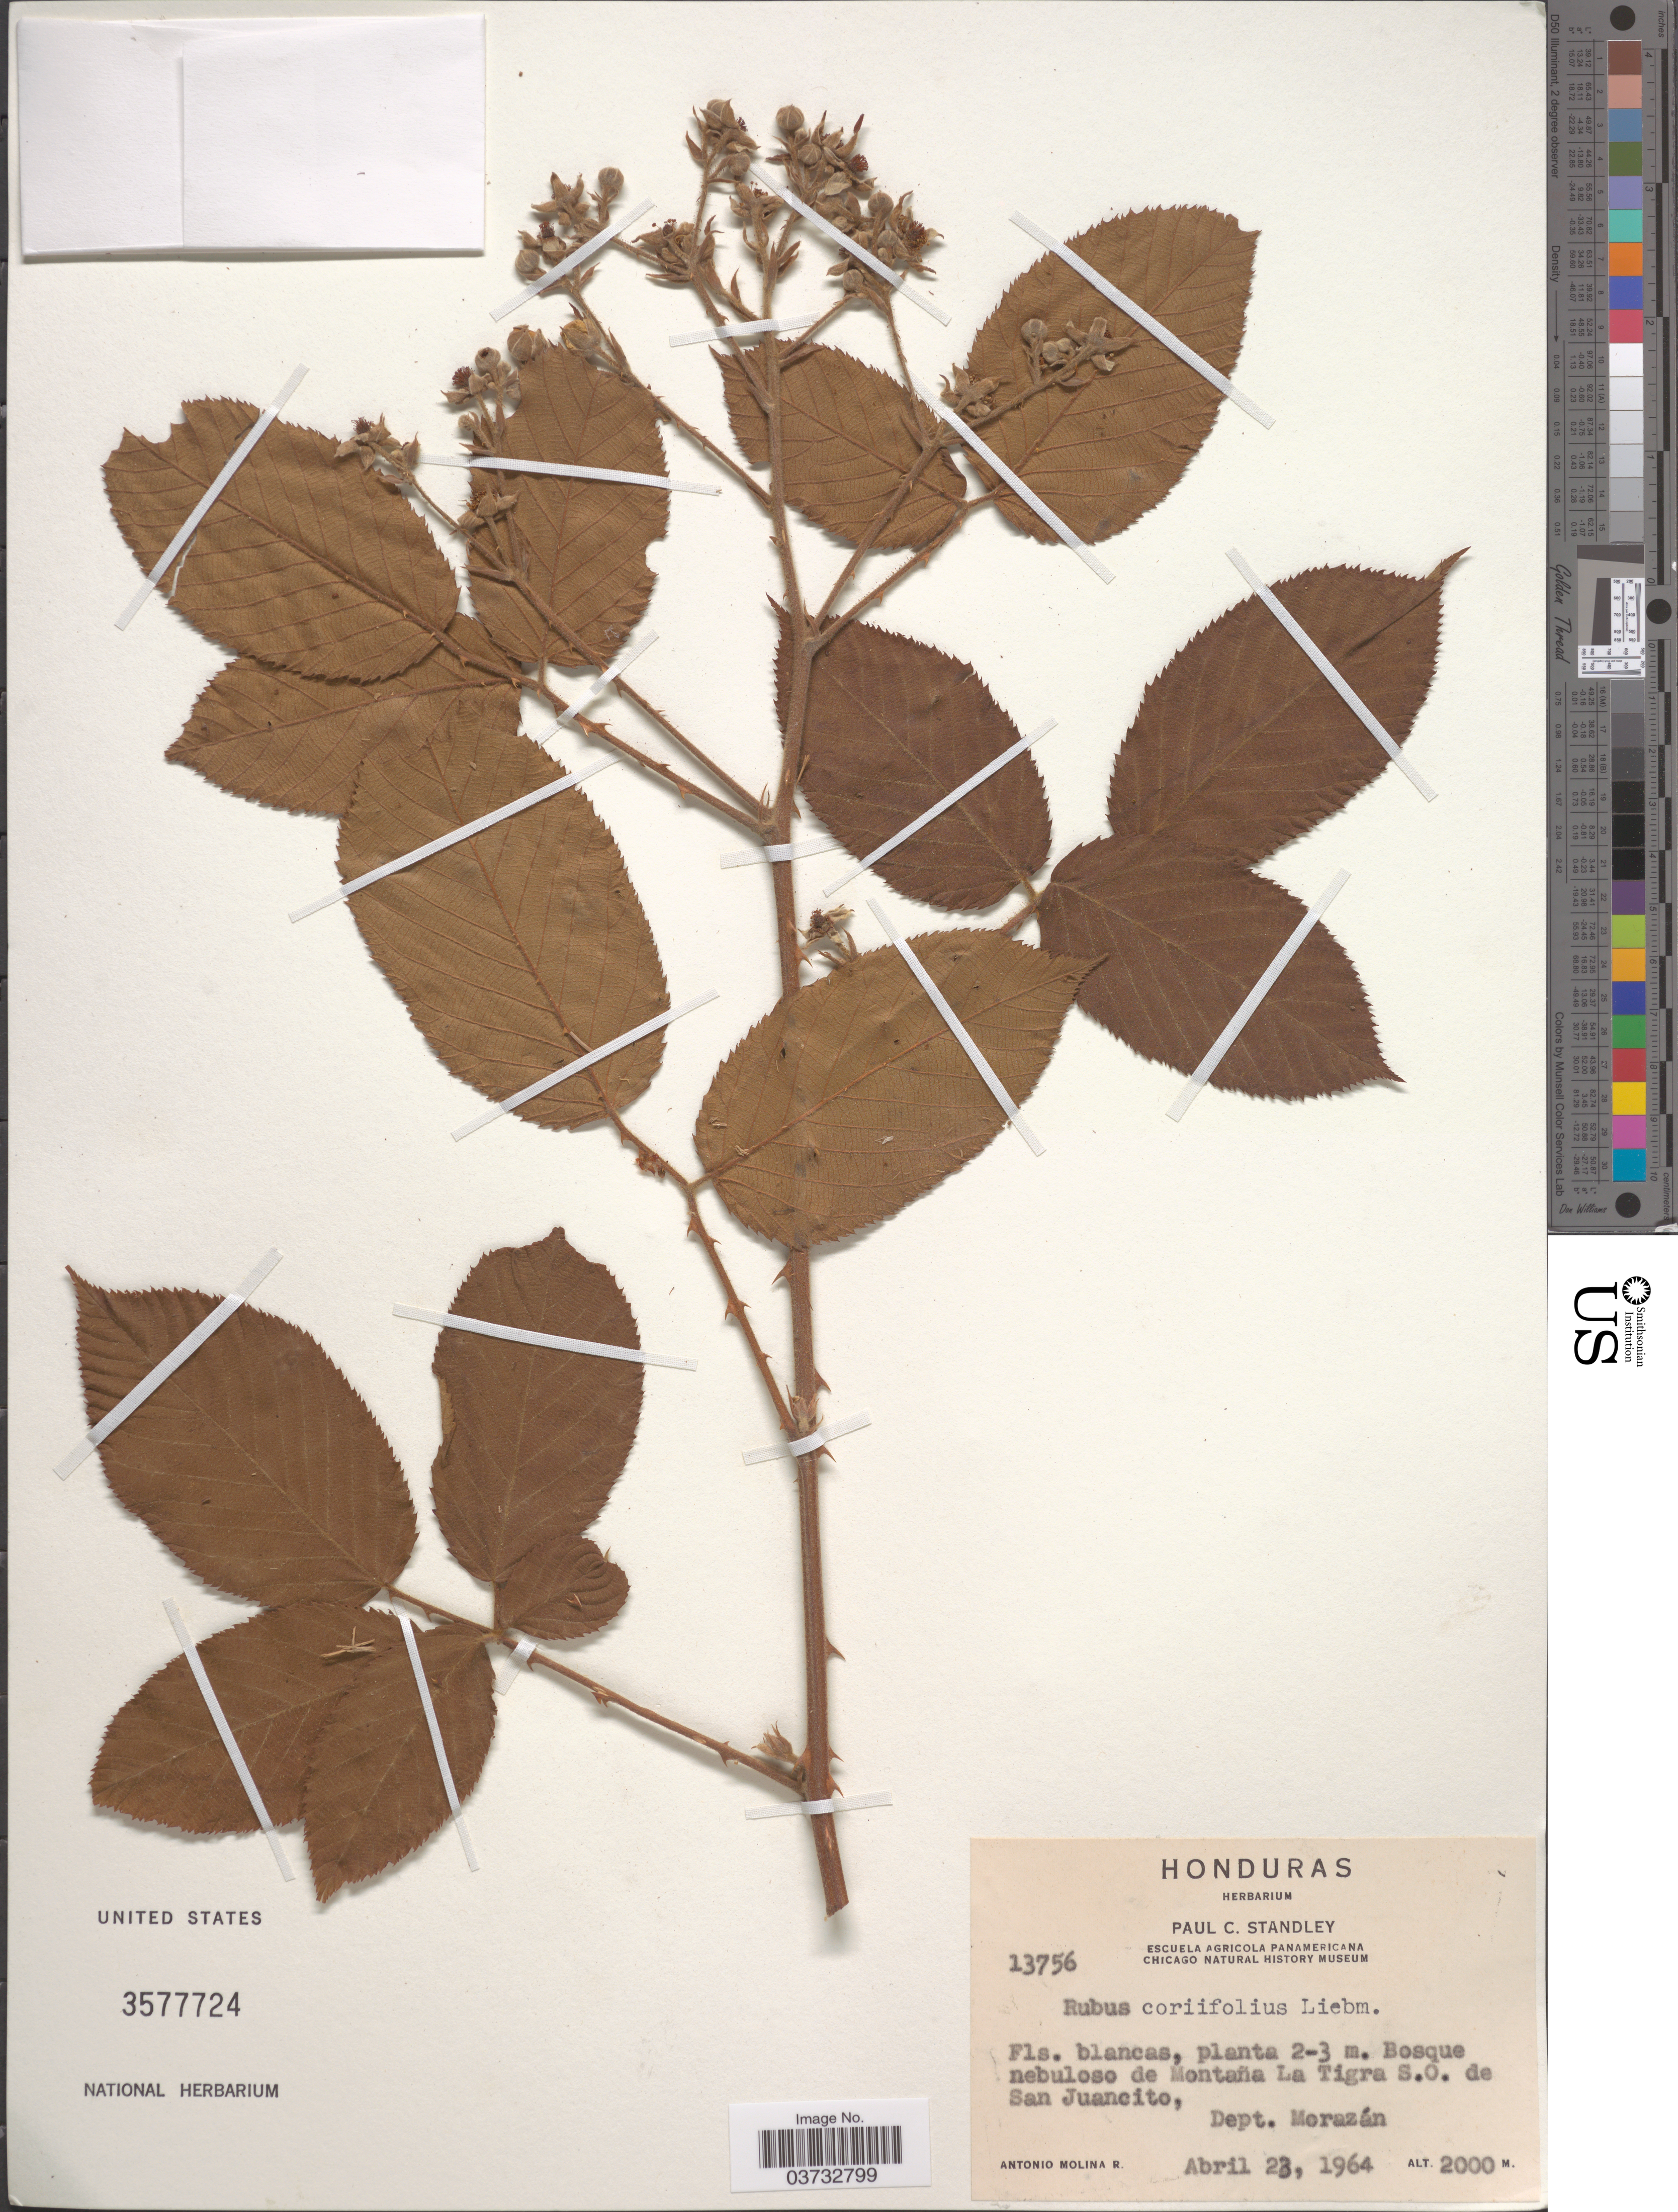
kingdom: Plantae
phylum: Tracheophyta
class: Magnoliopsida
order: Rosales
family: Rosaceae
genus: Rubus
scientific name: Rubus coriifolius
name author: Liebm.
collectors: A. Molina R.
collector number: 13756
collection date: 1964-04-23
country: Honduras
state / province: Fco. Morazán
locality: Bosque nebuloso de Montaña La Tigra S.O. de San Juancito, Dept. Morazán.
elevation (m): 2000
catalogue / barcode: US 3577724